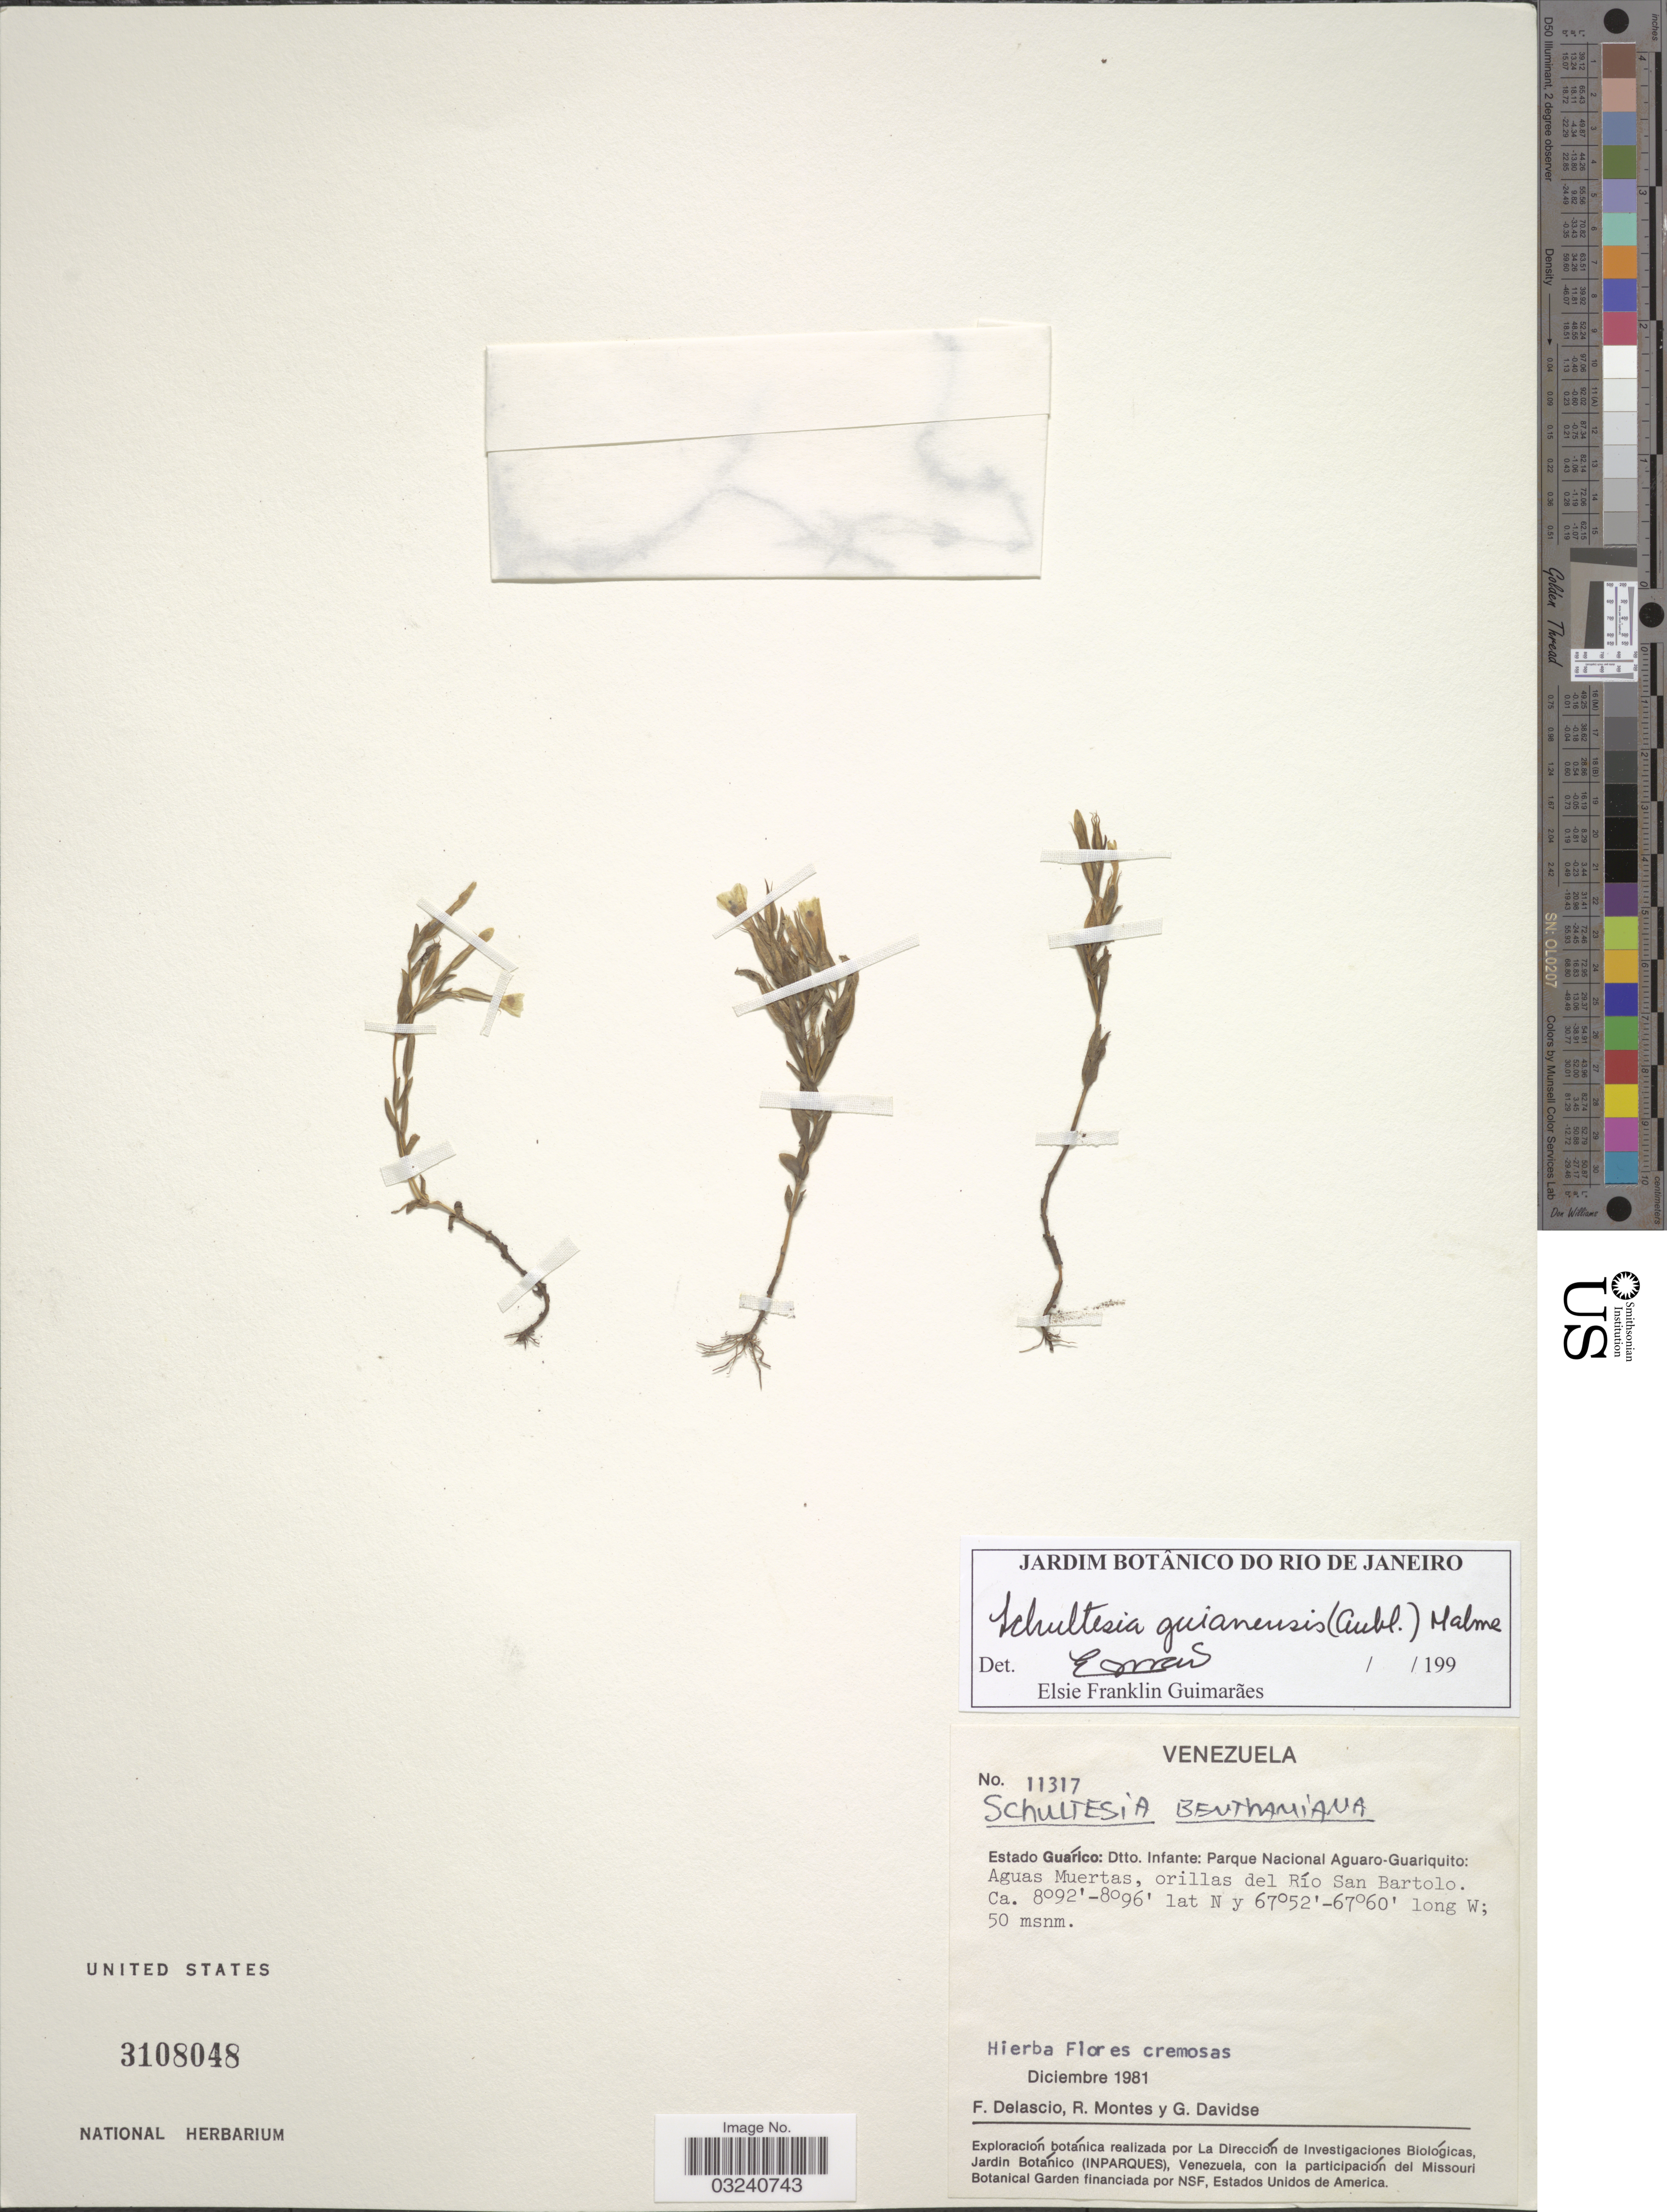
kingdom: Plantae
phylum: Tracheophyta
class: Magnoliopsida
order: Gentianales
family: Gentianaceae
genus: Schultesia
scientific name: Schultesia guianensis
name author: (Aubl.) Malme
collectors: F. Delascio C., R. Montes & G. Davidse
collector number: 11317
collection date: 1981-12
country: Venezuela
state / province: Guárico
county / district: Leonardo Infante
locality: Dtto. Infante: Parque Nacional Aguaro-Guariquito: Aguas Muertas, orillas del Río San Bartolo.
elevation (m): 50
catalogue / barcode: US 3108048